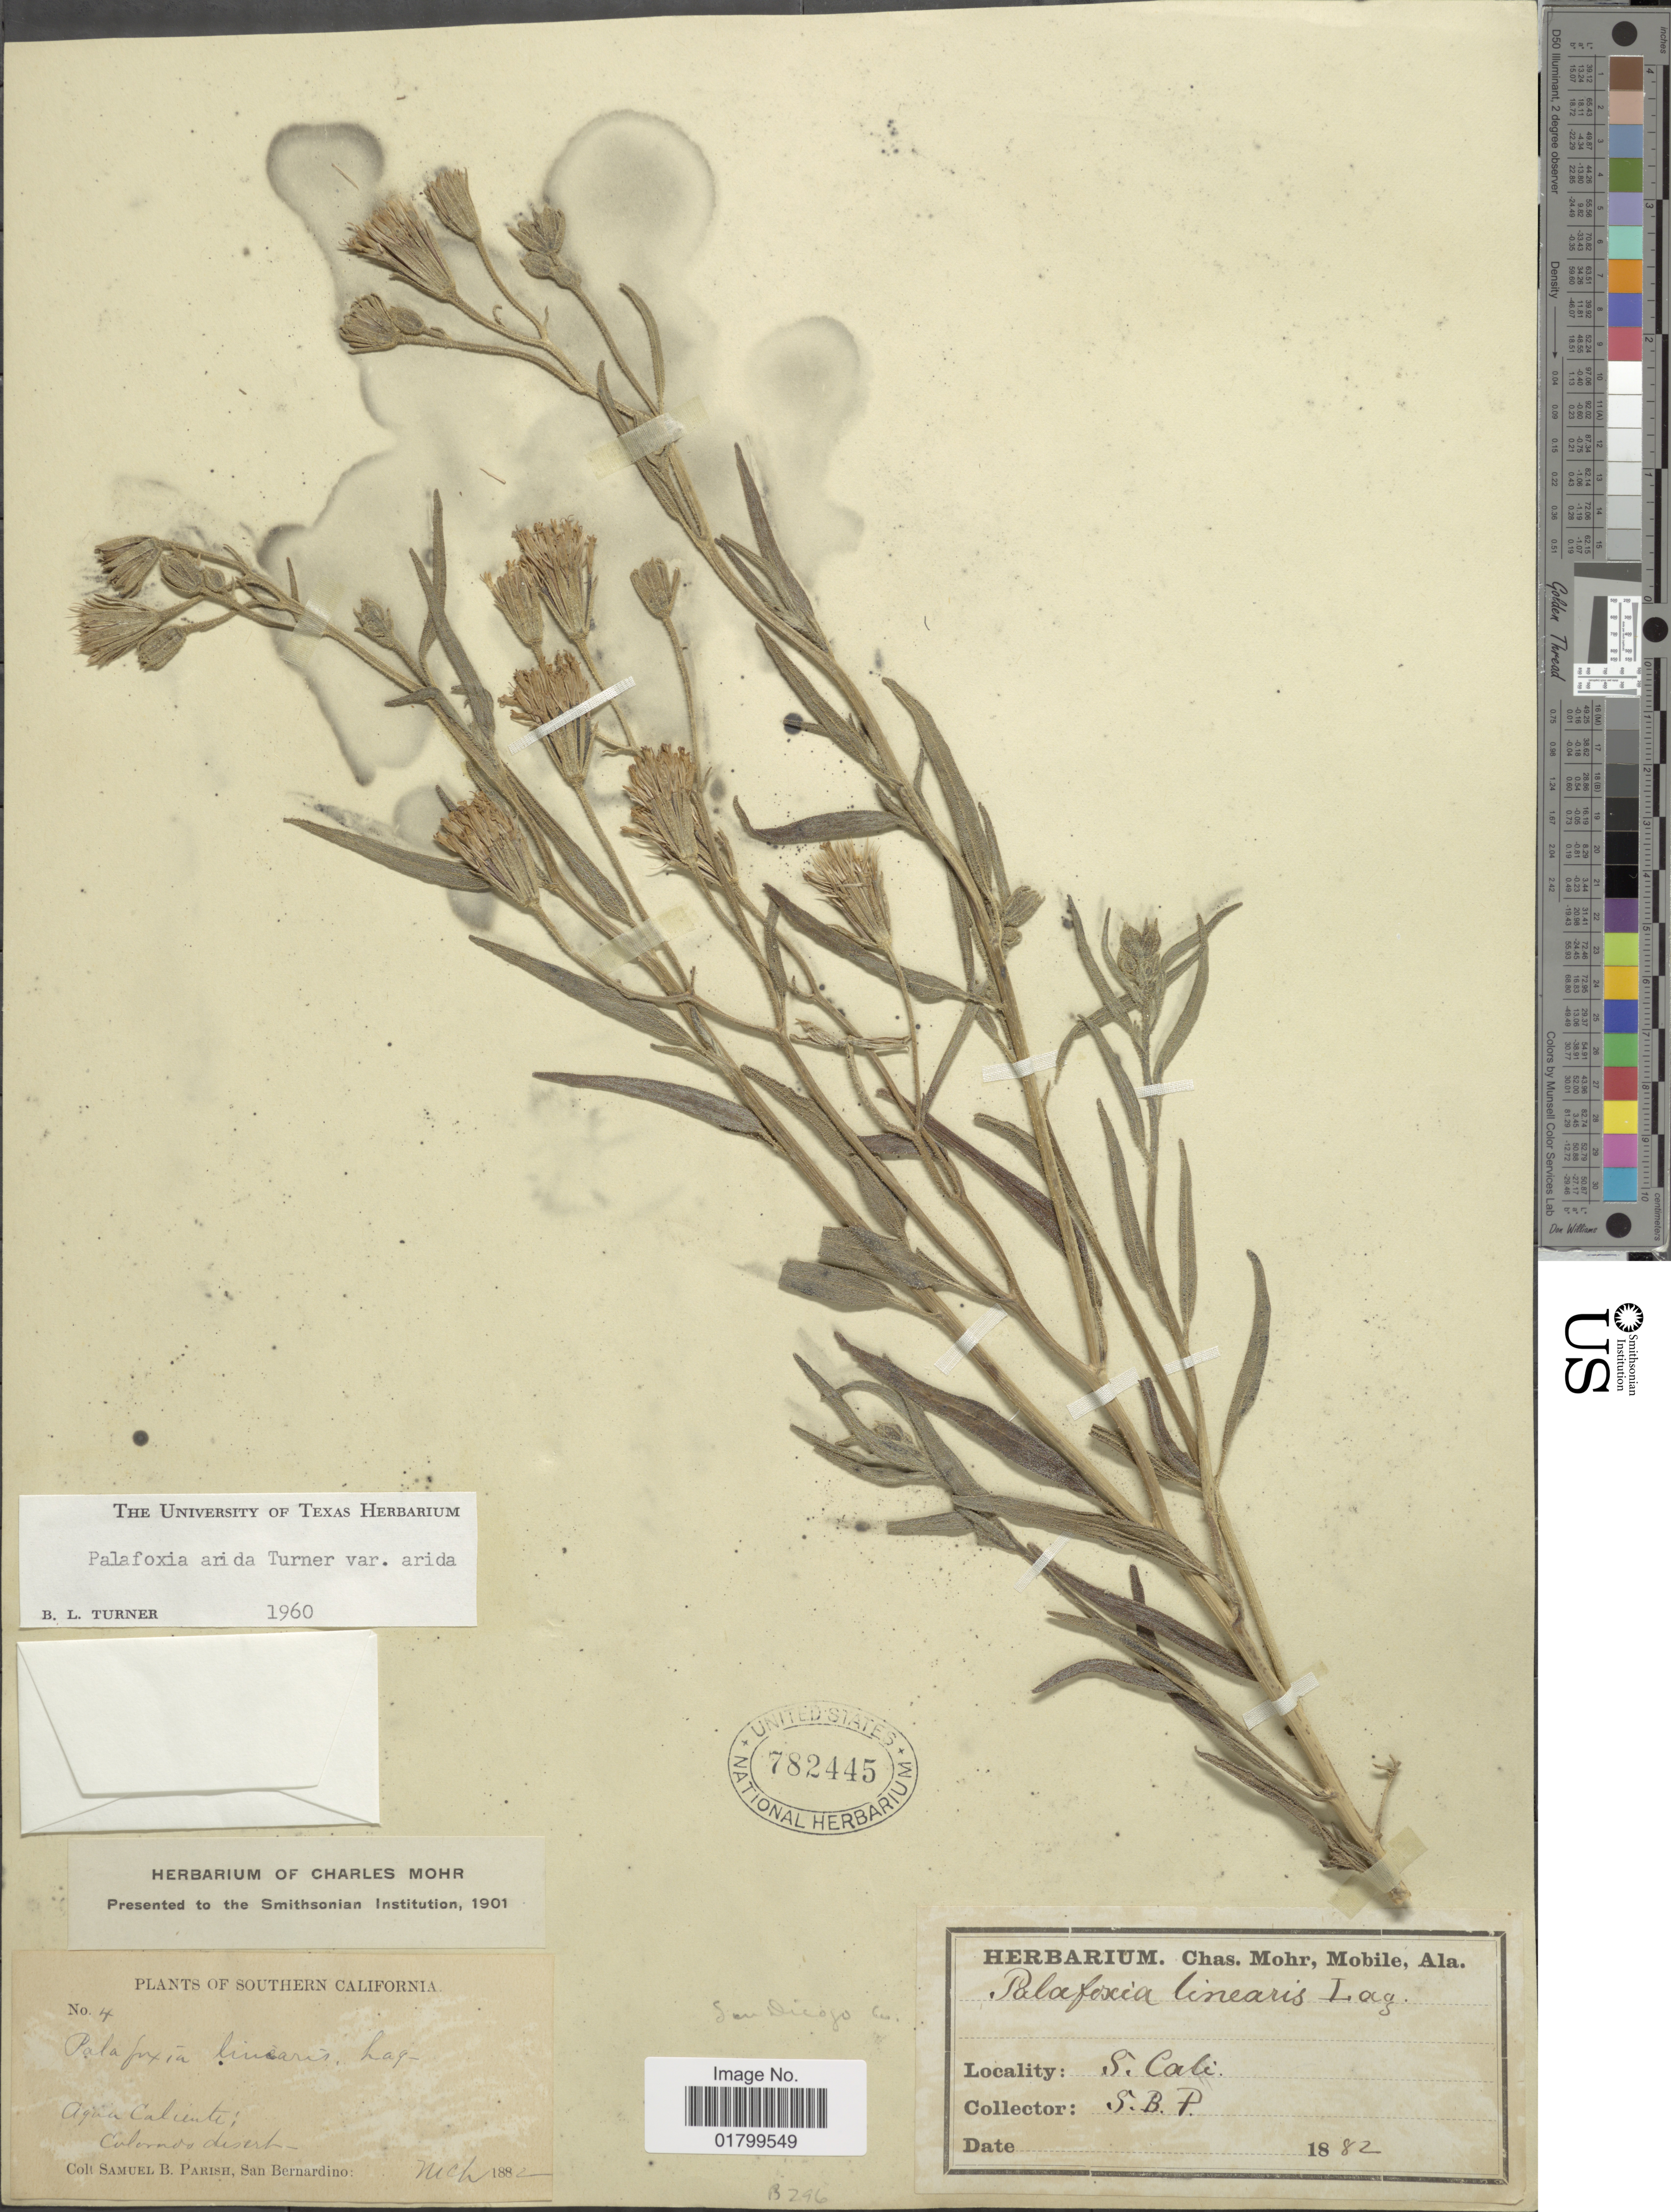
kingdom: Plantae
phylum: Tracheophyta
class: Magnoliopsida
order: Asterales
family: Asteraceae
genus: Palafoxia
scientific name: Palafoxia arida var. arida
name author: B.L. Turner & M.I. Morris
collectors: S. B. Parish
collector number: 4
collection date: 1882-03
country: United States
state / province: California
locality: Southern California, Agua Caliente, Colorado Desert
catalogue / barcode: US 782445